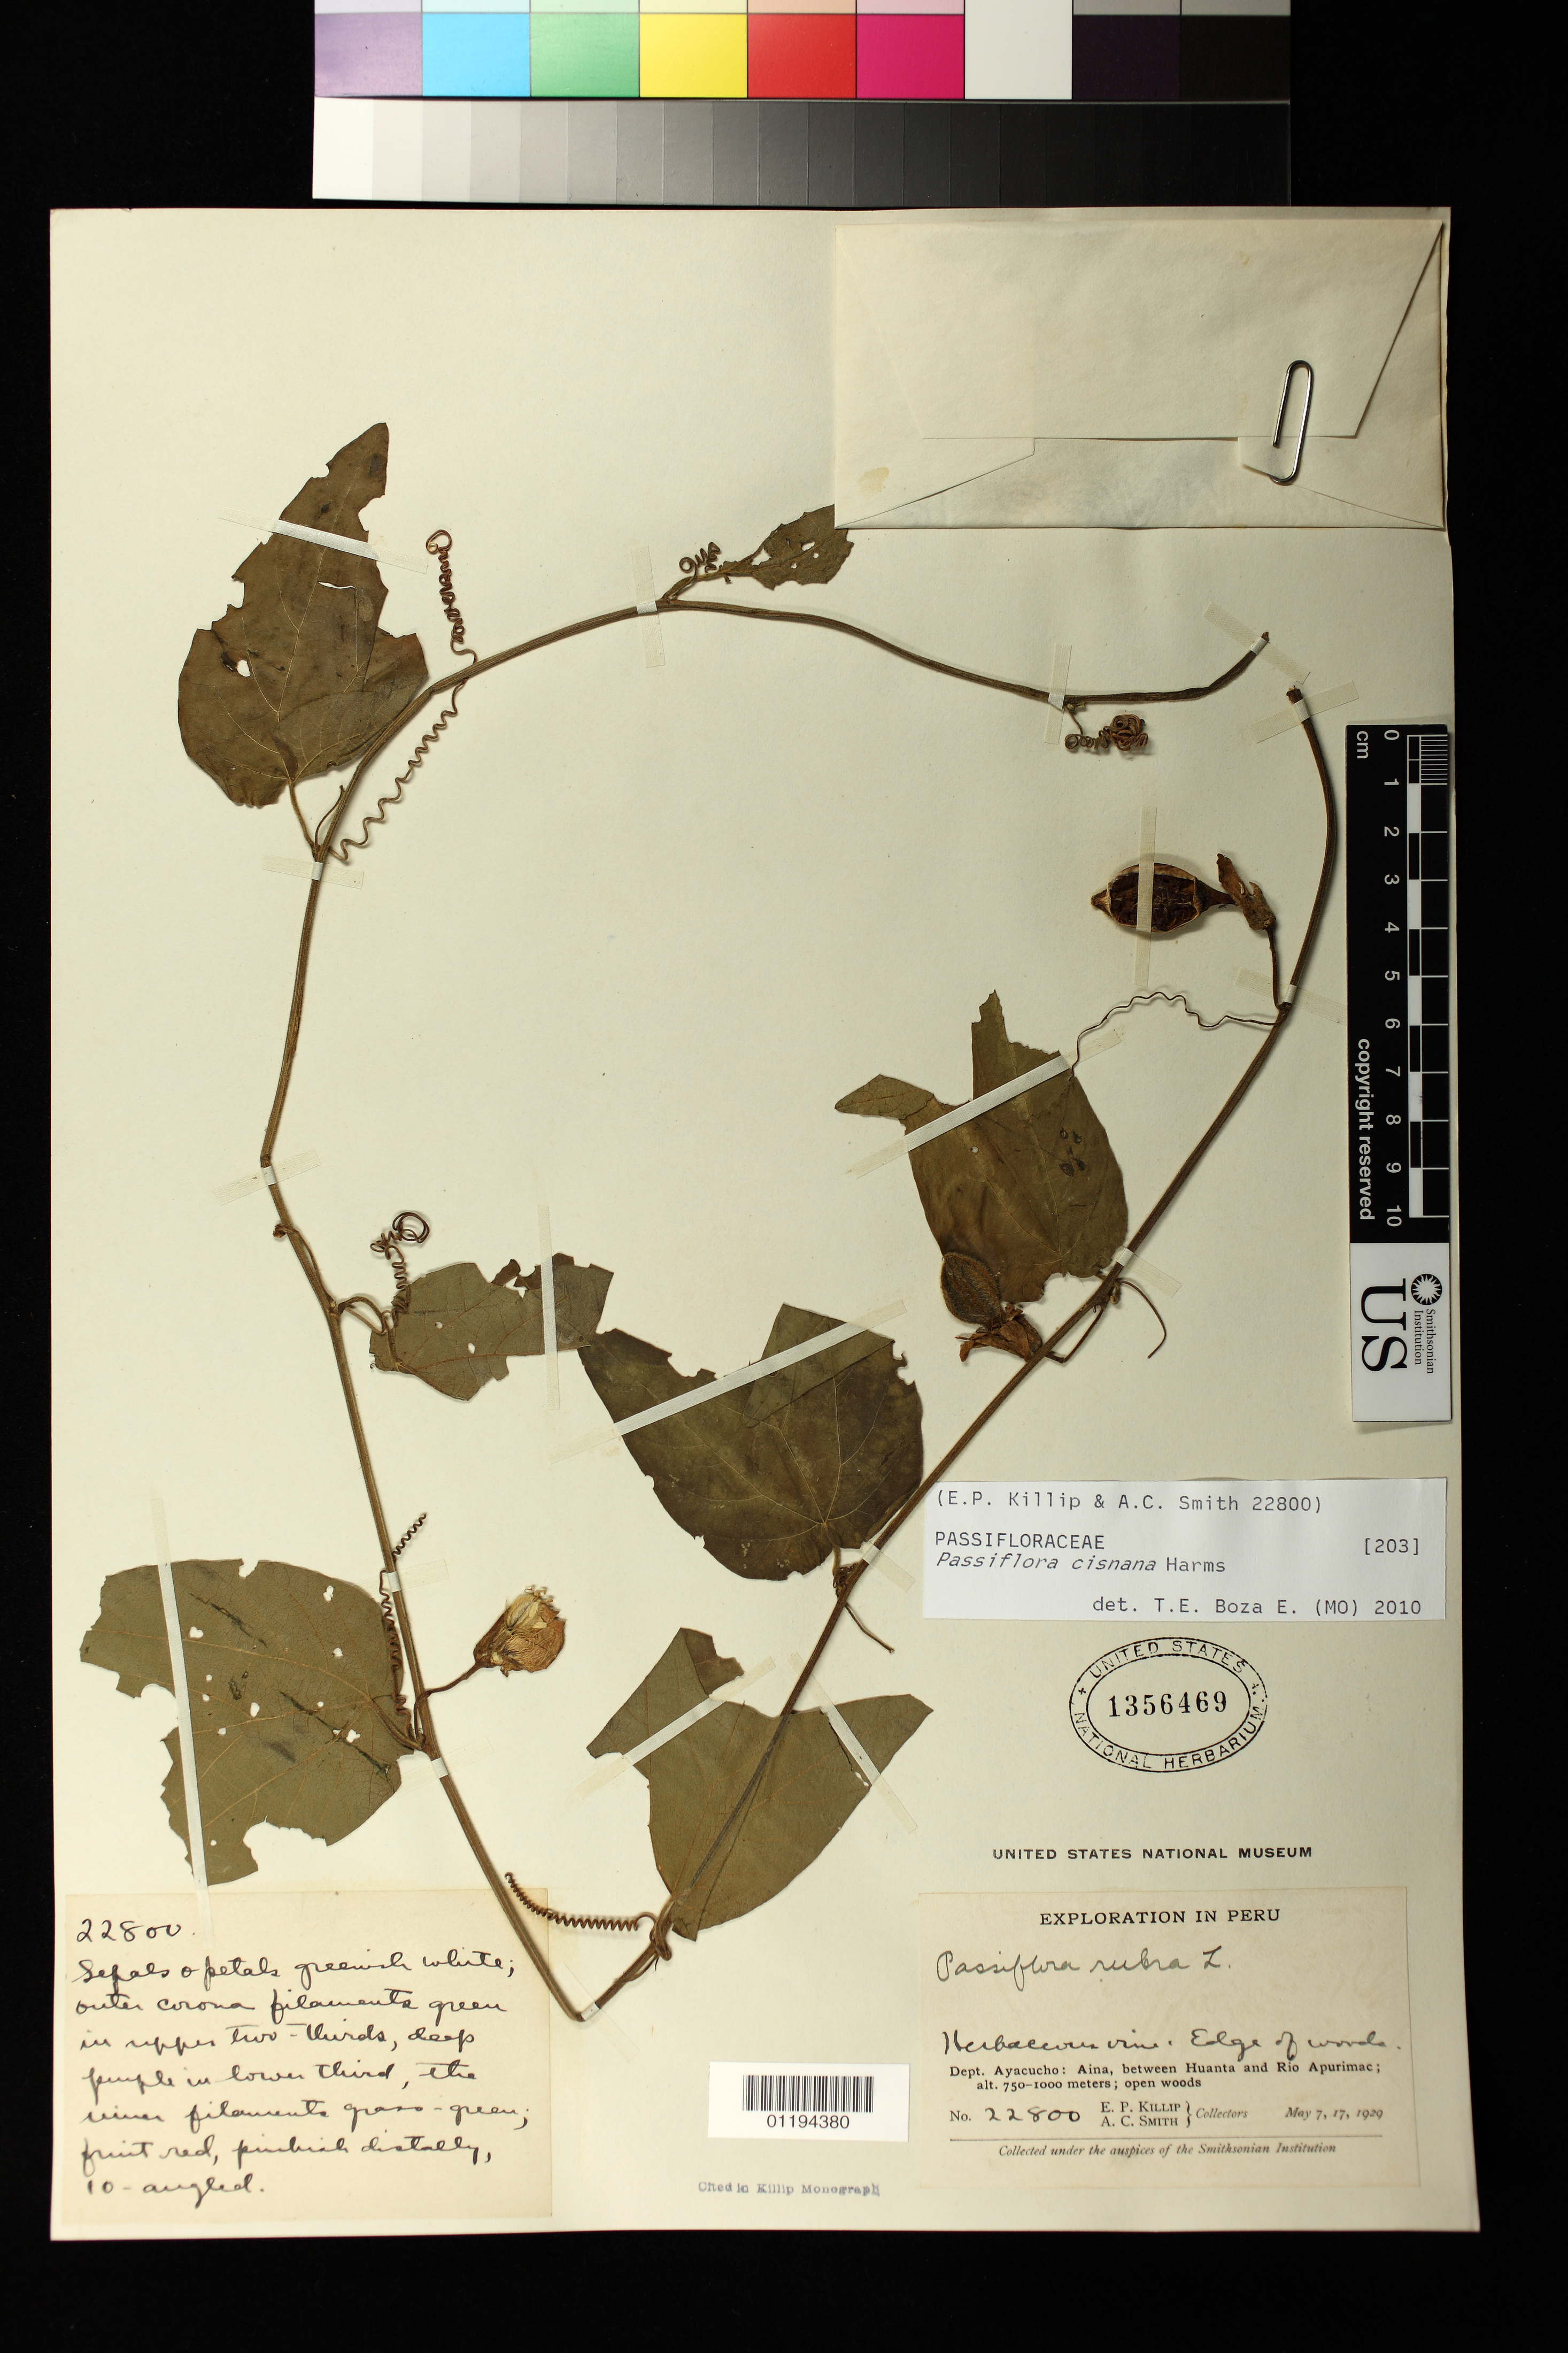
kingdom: Plantae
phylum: Tracheophyta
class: Magnoliopsida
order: Malpighiales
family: Passifloraceae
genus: Passiflora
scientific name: Passiflora cisnana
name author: Harms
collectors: E. P. Killip & A. C. Smith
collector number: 22800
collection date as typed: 07 May 1929 to 17 May 1929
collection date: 1929-05-07/1929-05-17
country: Peru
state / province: Ayacucho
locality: Aina, between Huanta and Río Apurímac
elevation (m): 750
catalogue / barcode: US 1356469